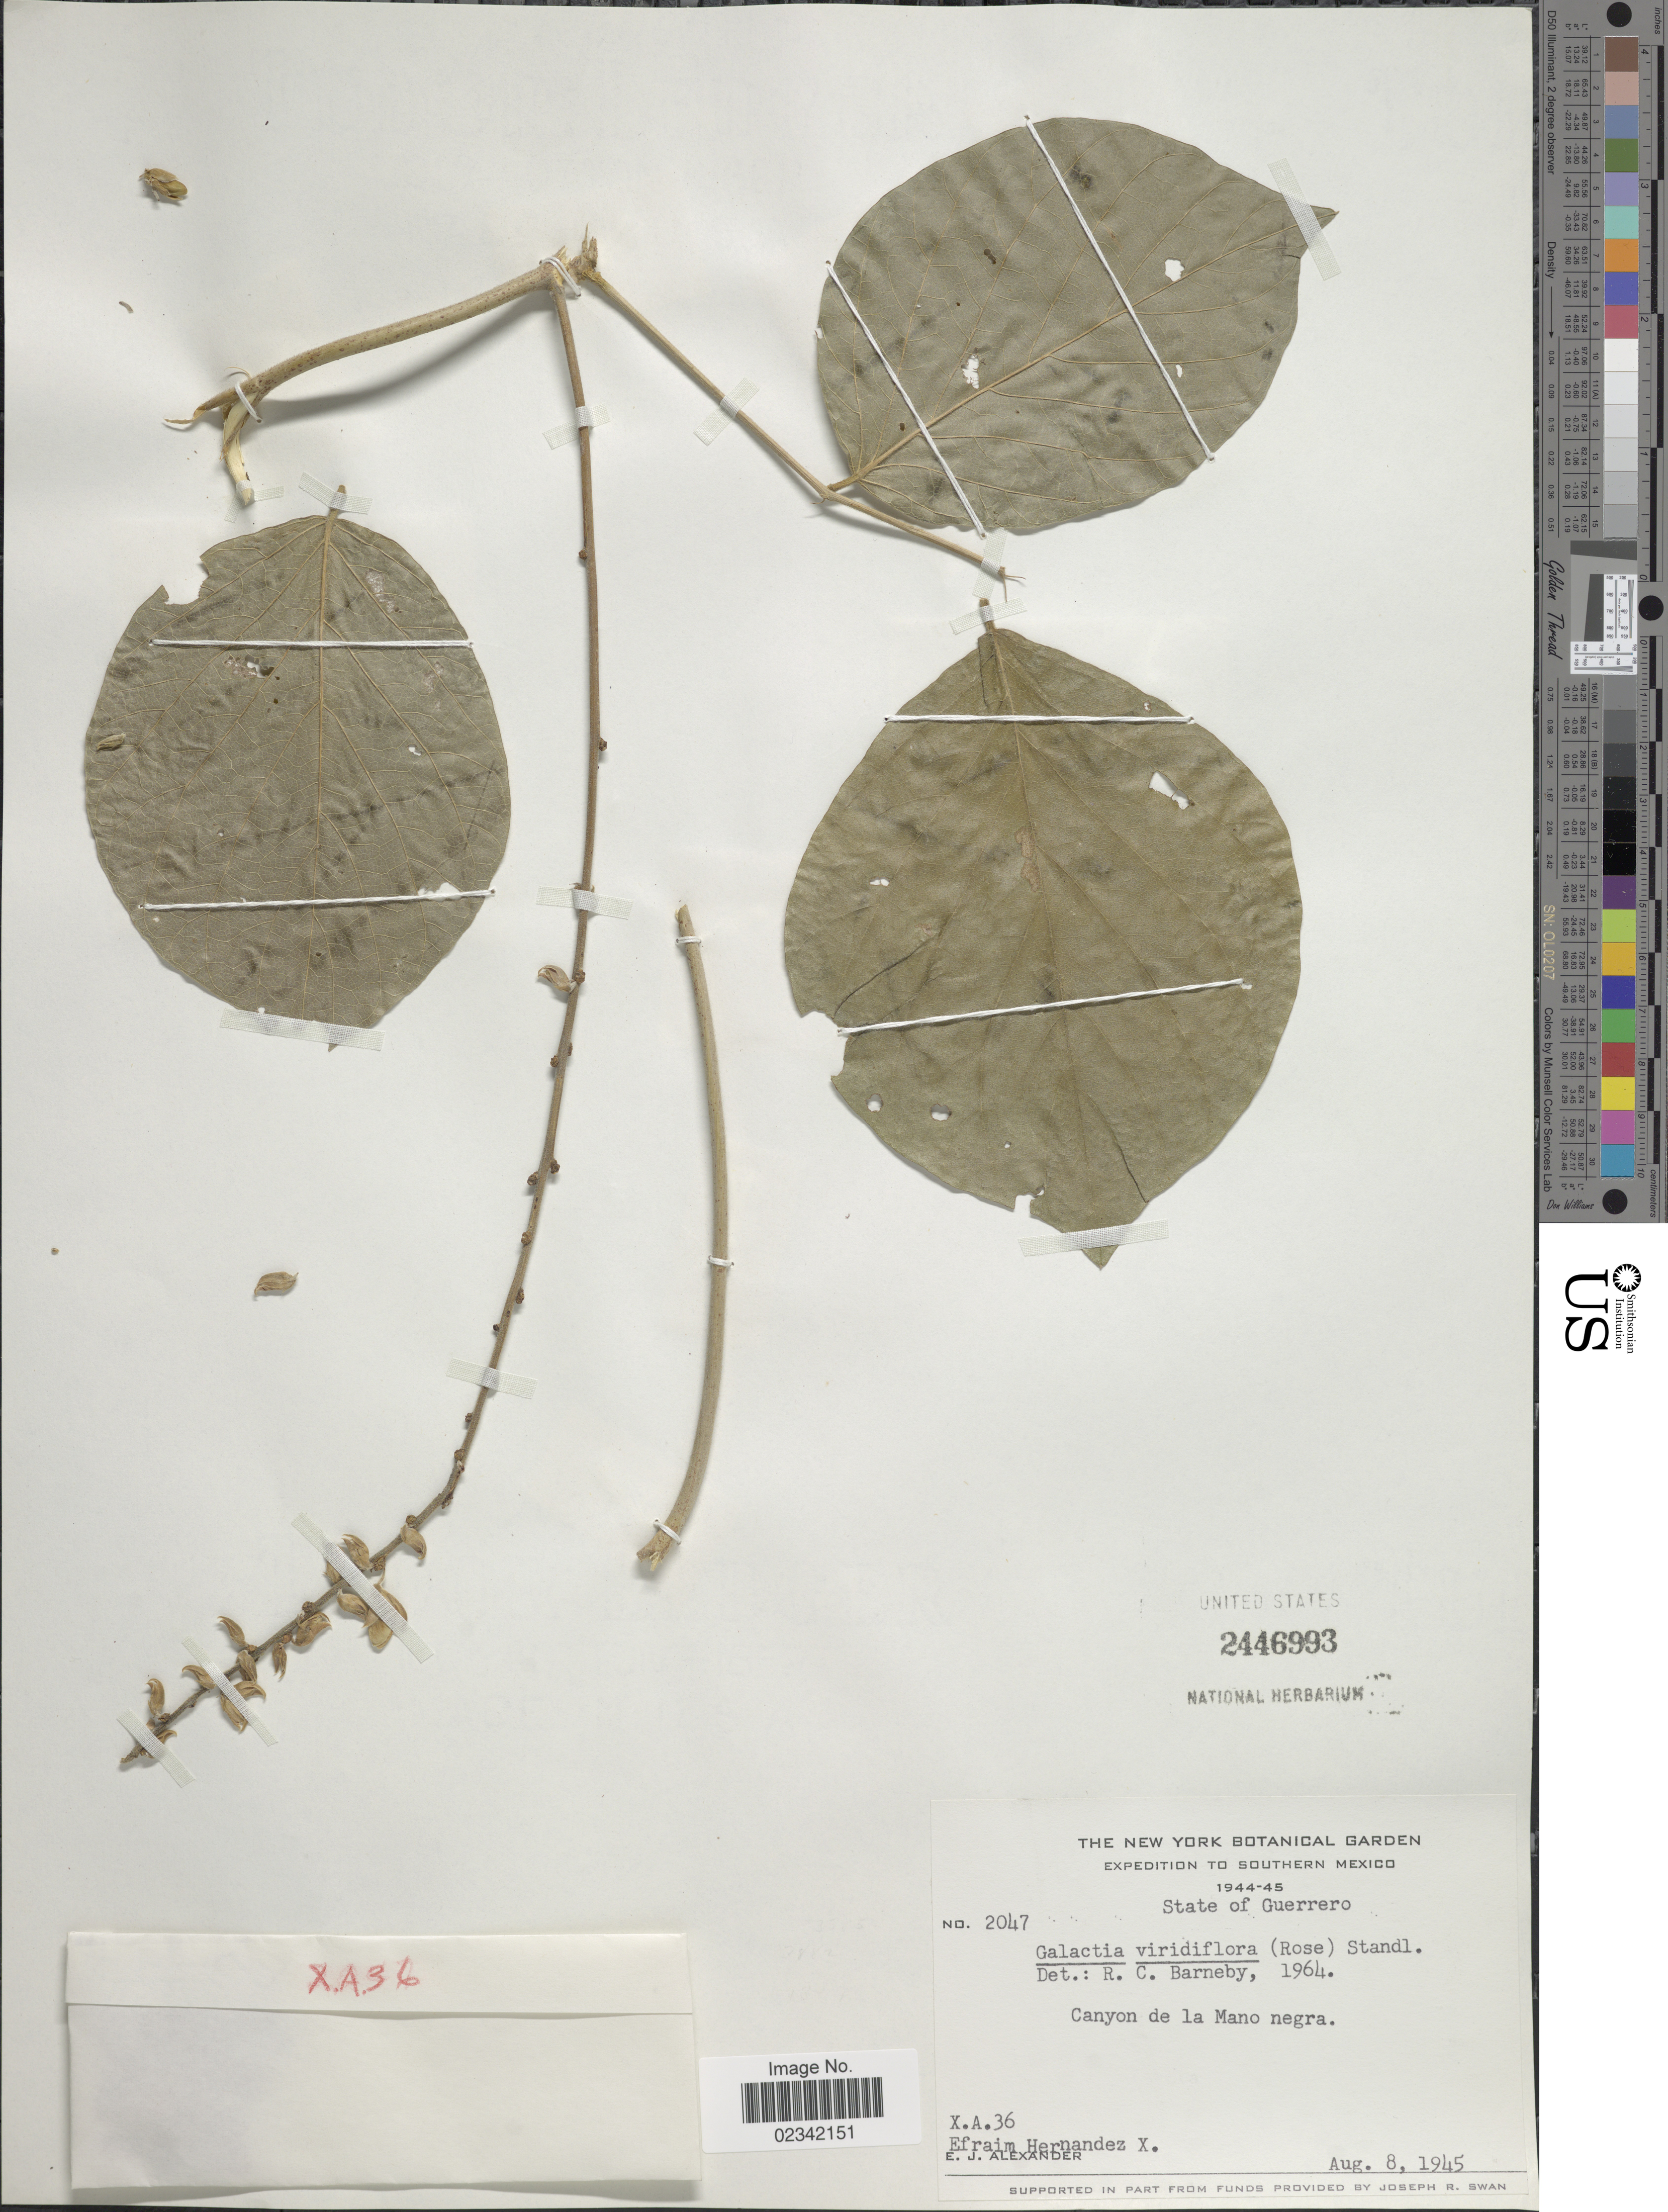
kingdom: Plantae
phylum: Tracheophyta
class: Magnoliopsida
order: Fabales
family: Fabaceae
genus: Lackeya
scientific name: Lackeya viridiflora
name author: (Rose) L.P. Queiroz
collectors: E. Hernandez X. & E. J. Alexander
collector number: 2047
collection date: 1945-08-08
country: Mexico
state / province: Guerrero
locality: State of Guerrero, Canyon de la Mano Negra, Southern Mexico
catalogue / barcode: US 2446993